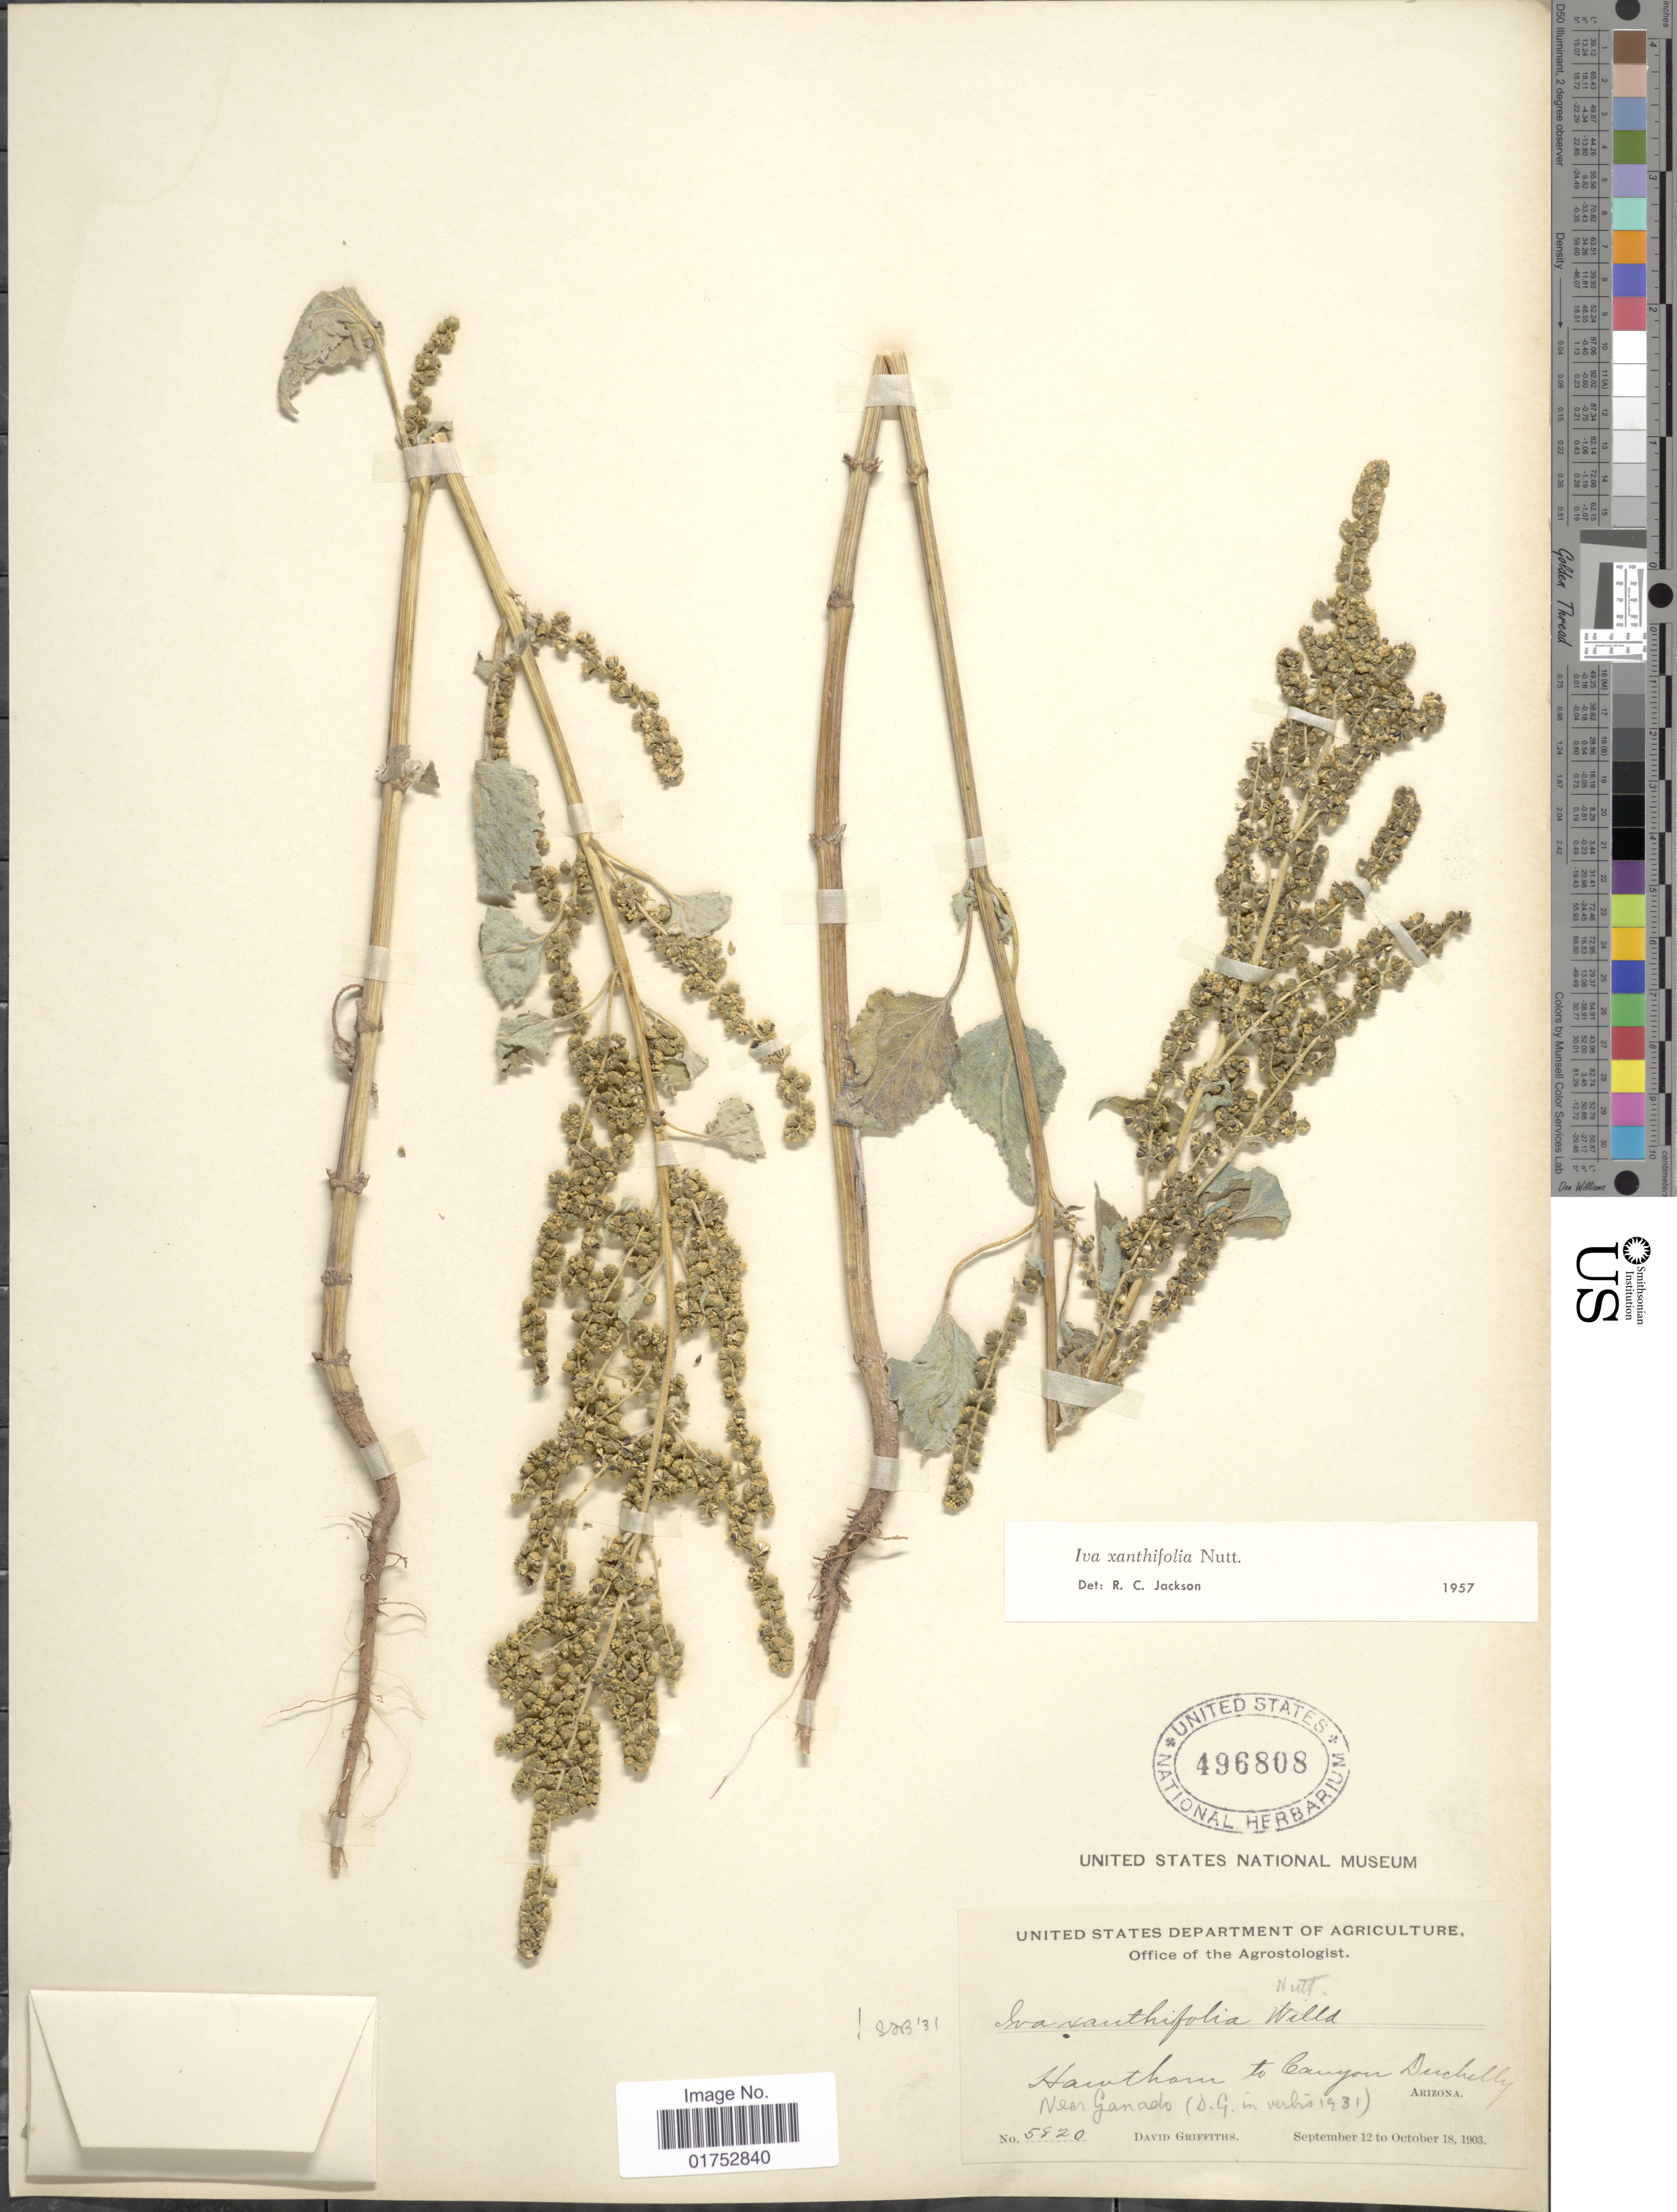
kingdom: Plantae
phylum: Tracheophyta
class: Magnoliopsida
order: Asterales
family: Asteraceae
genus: Iva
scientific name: Iva xanthifolia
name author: Nutt.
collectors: D. Griffiths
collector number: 5820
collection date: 1903-09-12/1903-10-18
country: United States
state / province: Arizona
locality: Hawthorn to Canyon Duchelly [Canyon de Chelly], near Ganado.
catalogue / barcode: US 496808